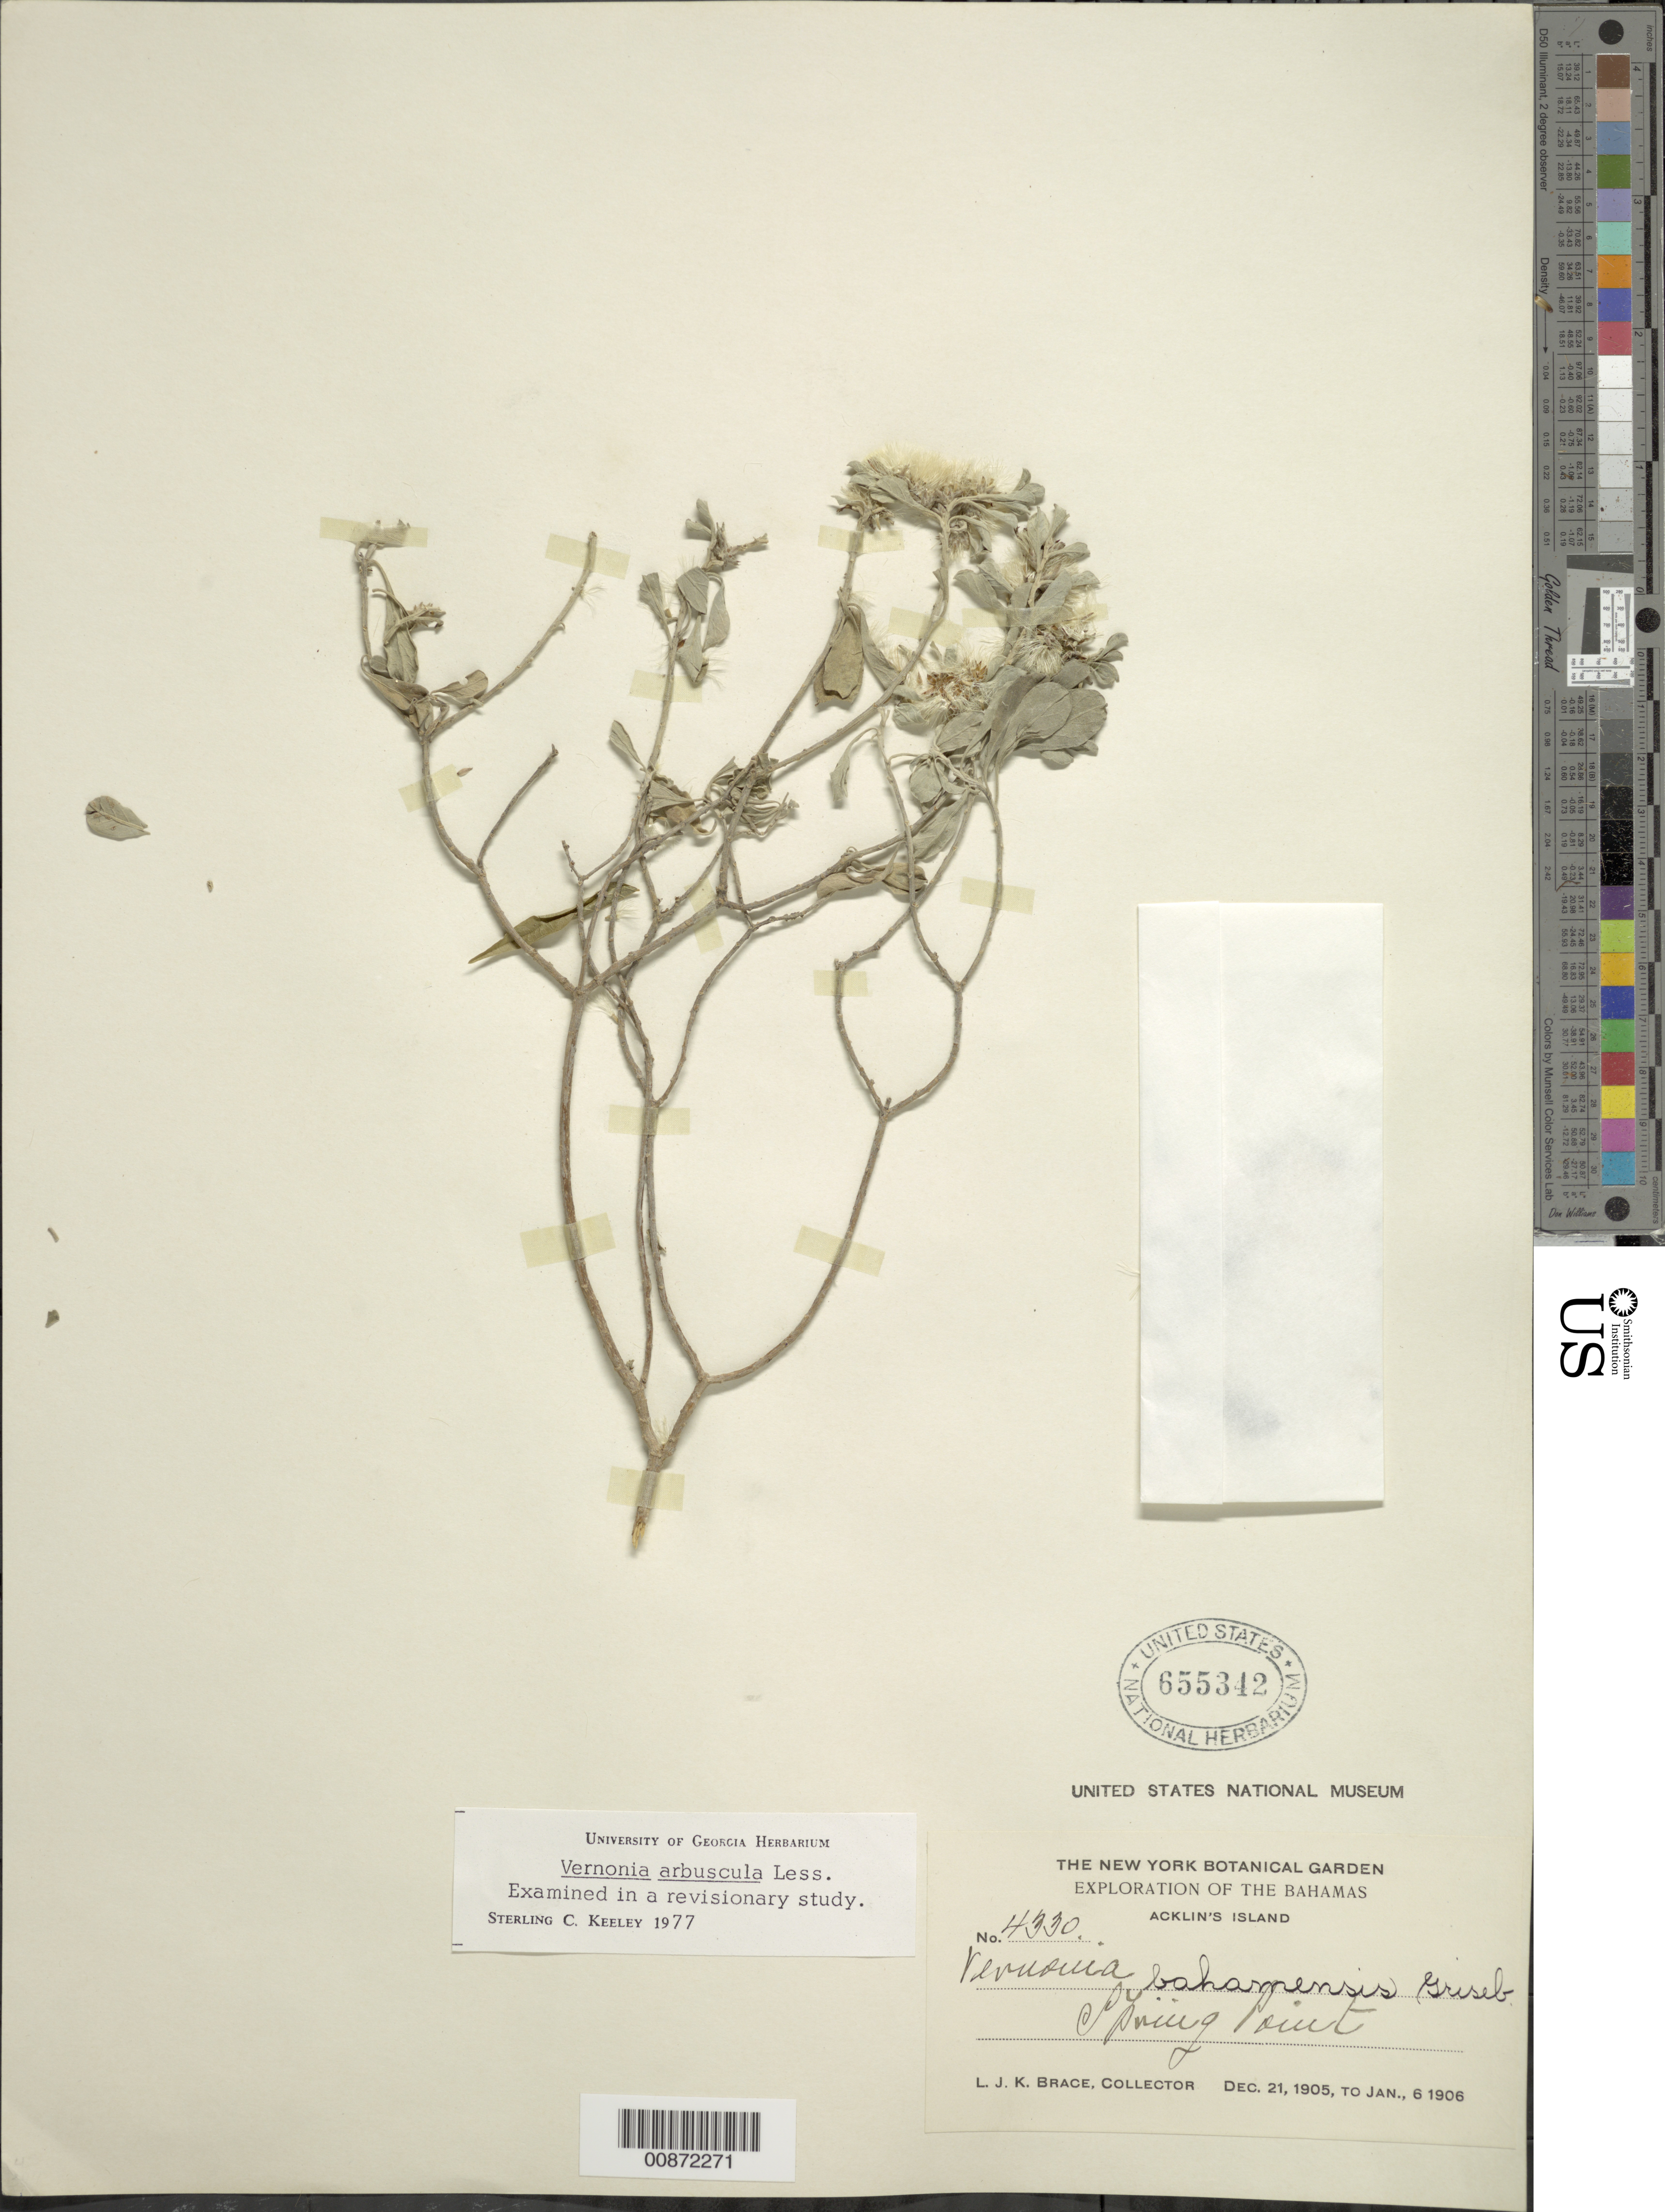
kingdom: Plantae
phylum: Tracheophyta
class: Magnoliopsida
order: Asterales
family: Asteraceae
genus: Lepidaploa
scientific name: Lepidaploa arbuscula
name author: (Less.) H. Rob.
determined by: Keeley, S. C.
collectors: L. J. K. Brace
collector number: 4330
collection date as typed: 21 Dec 1905 to 06 Jan 1906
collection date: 1905-12-21/1906-01-06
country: Bahamas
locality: Acklin's Island. Spring Point.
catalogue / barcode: US 655342